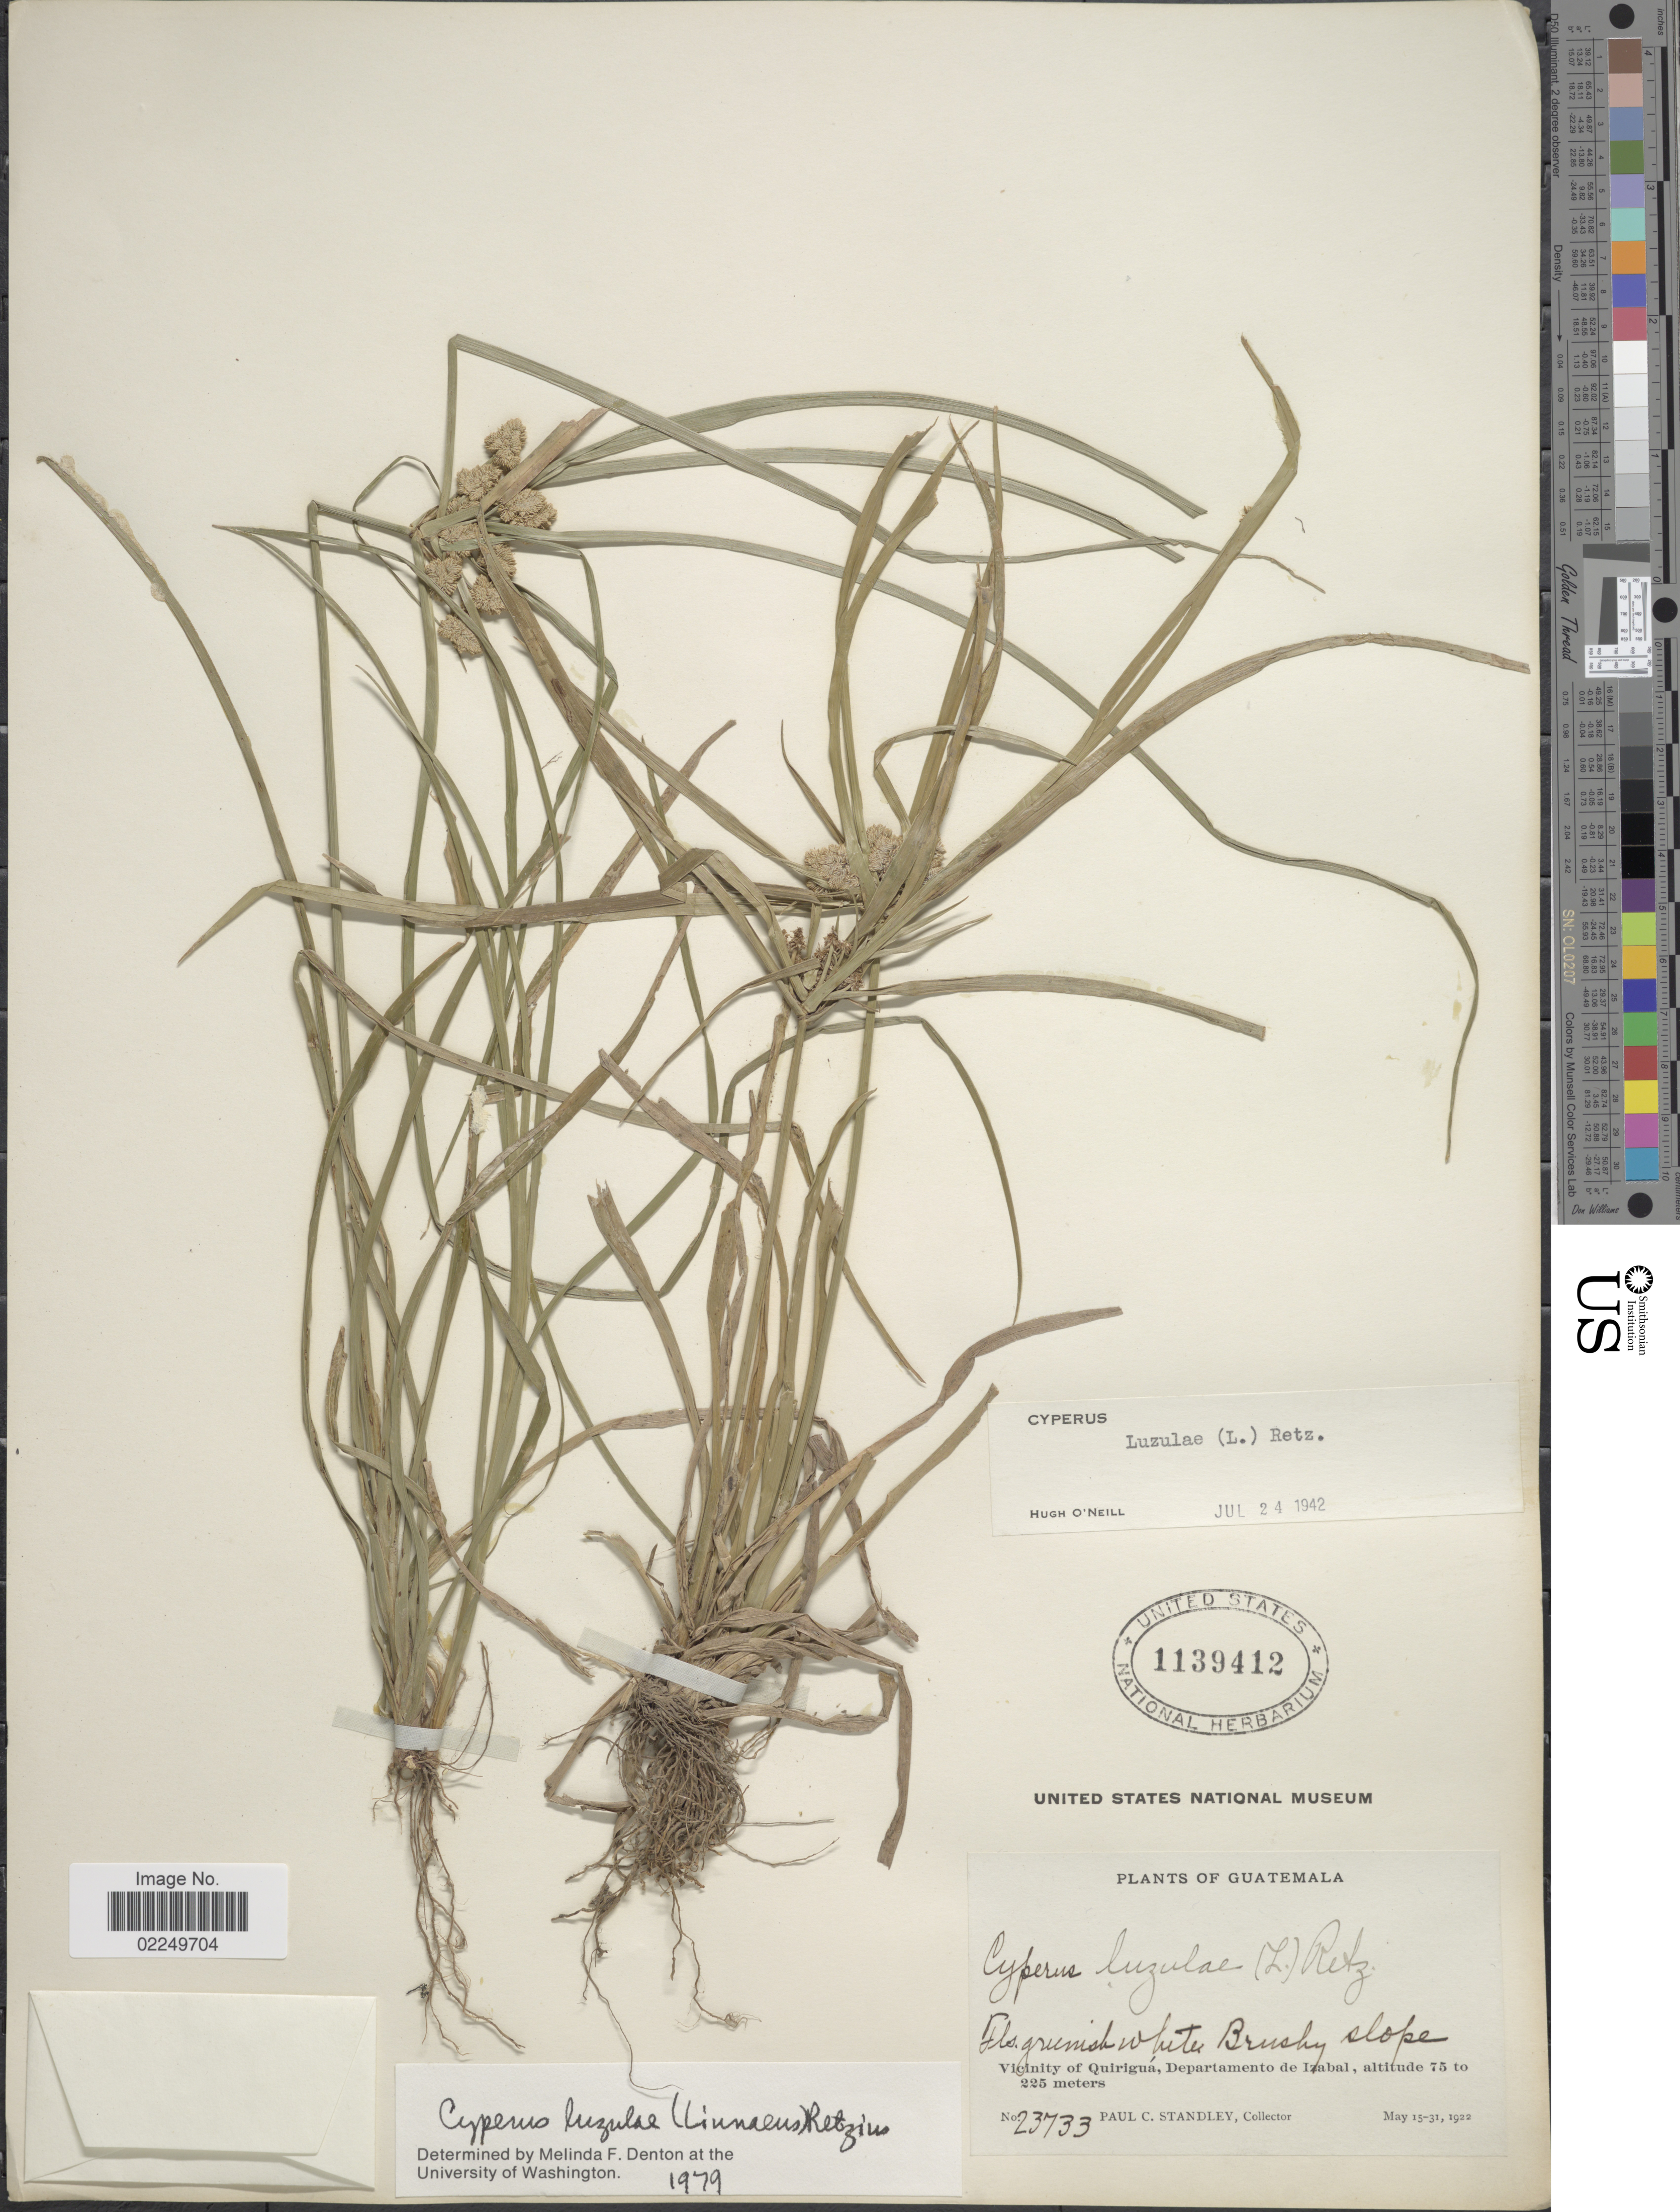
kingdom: Plantae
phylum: Tracheophyta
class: Liliopsida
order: Poales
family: Cyperaceae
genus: Cyperus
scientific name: Cyperus luzulae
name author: (L.) Rottb. ex Retz.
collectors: P. C. Standley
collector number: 23733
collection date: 1922-05-15/1922-05-31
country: Guatemala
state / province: Izabal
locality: Vicinity of Quirigua, Departamento de Izabal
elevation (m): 75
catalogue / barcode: US 1139412